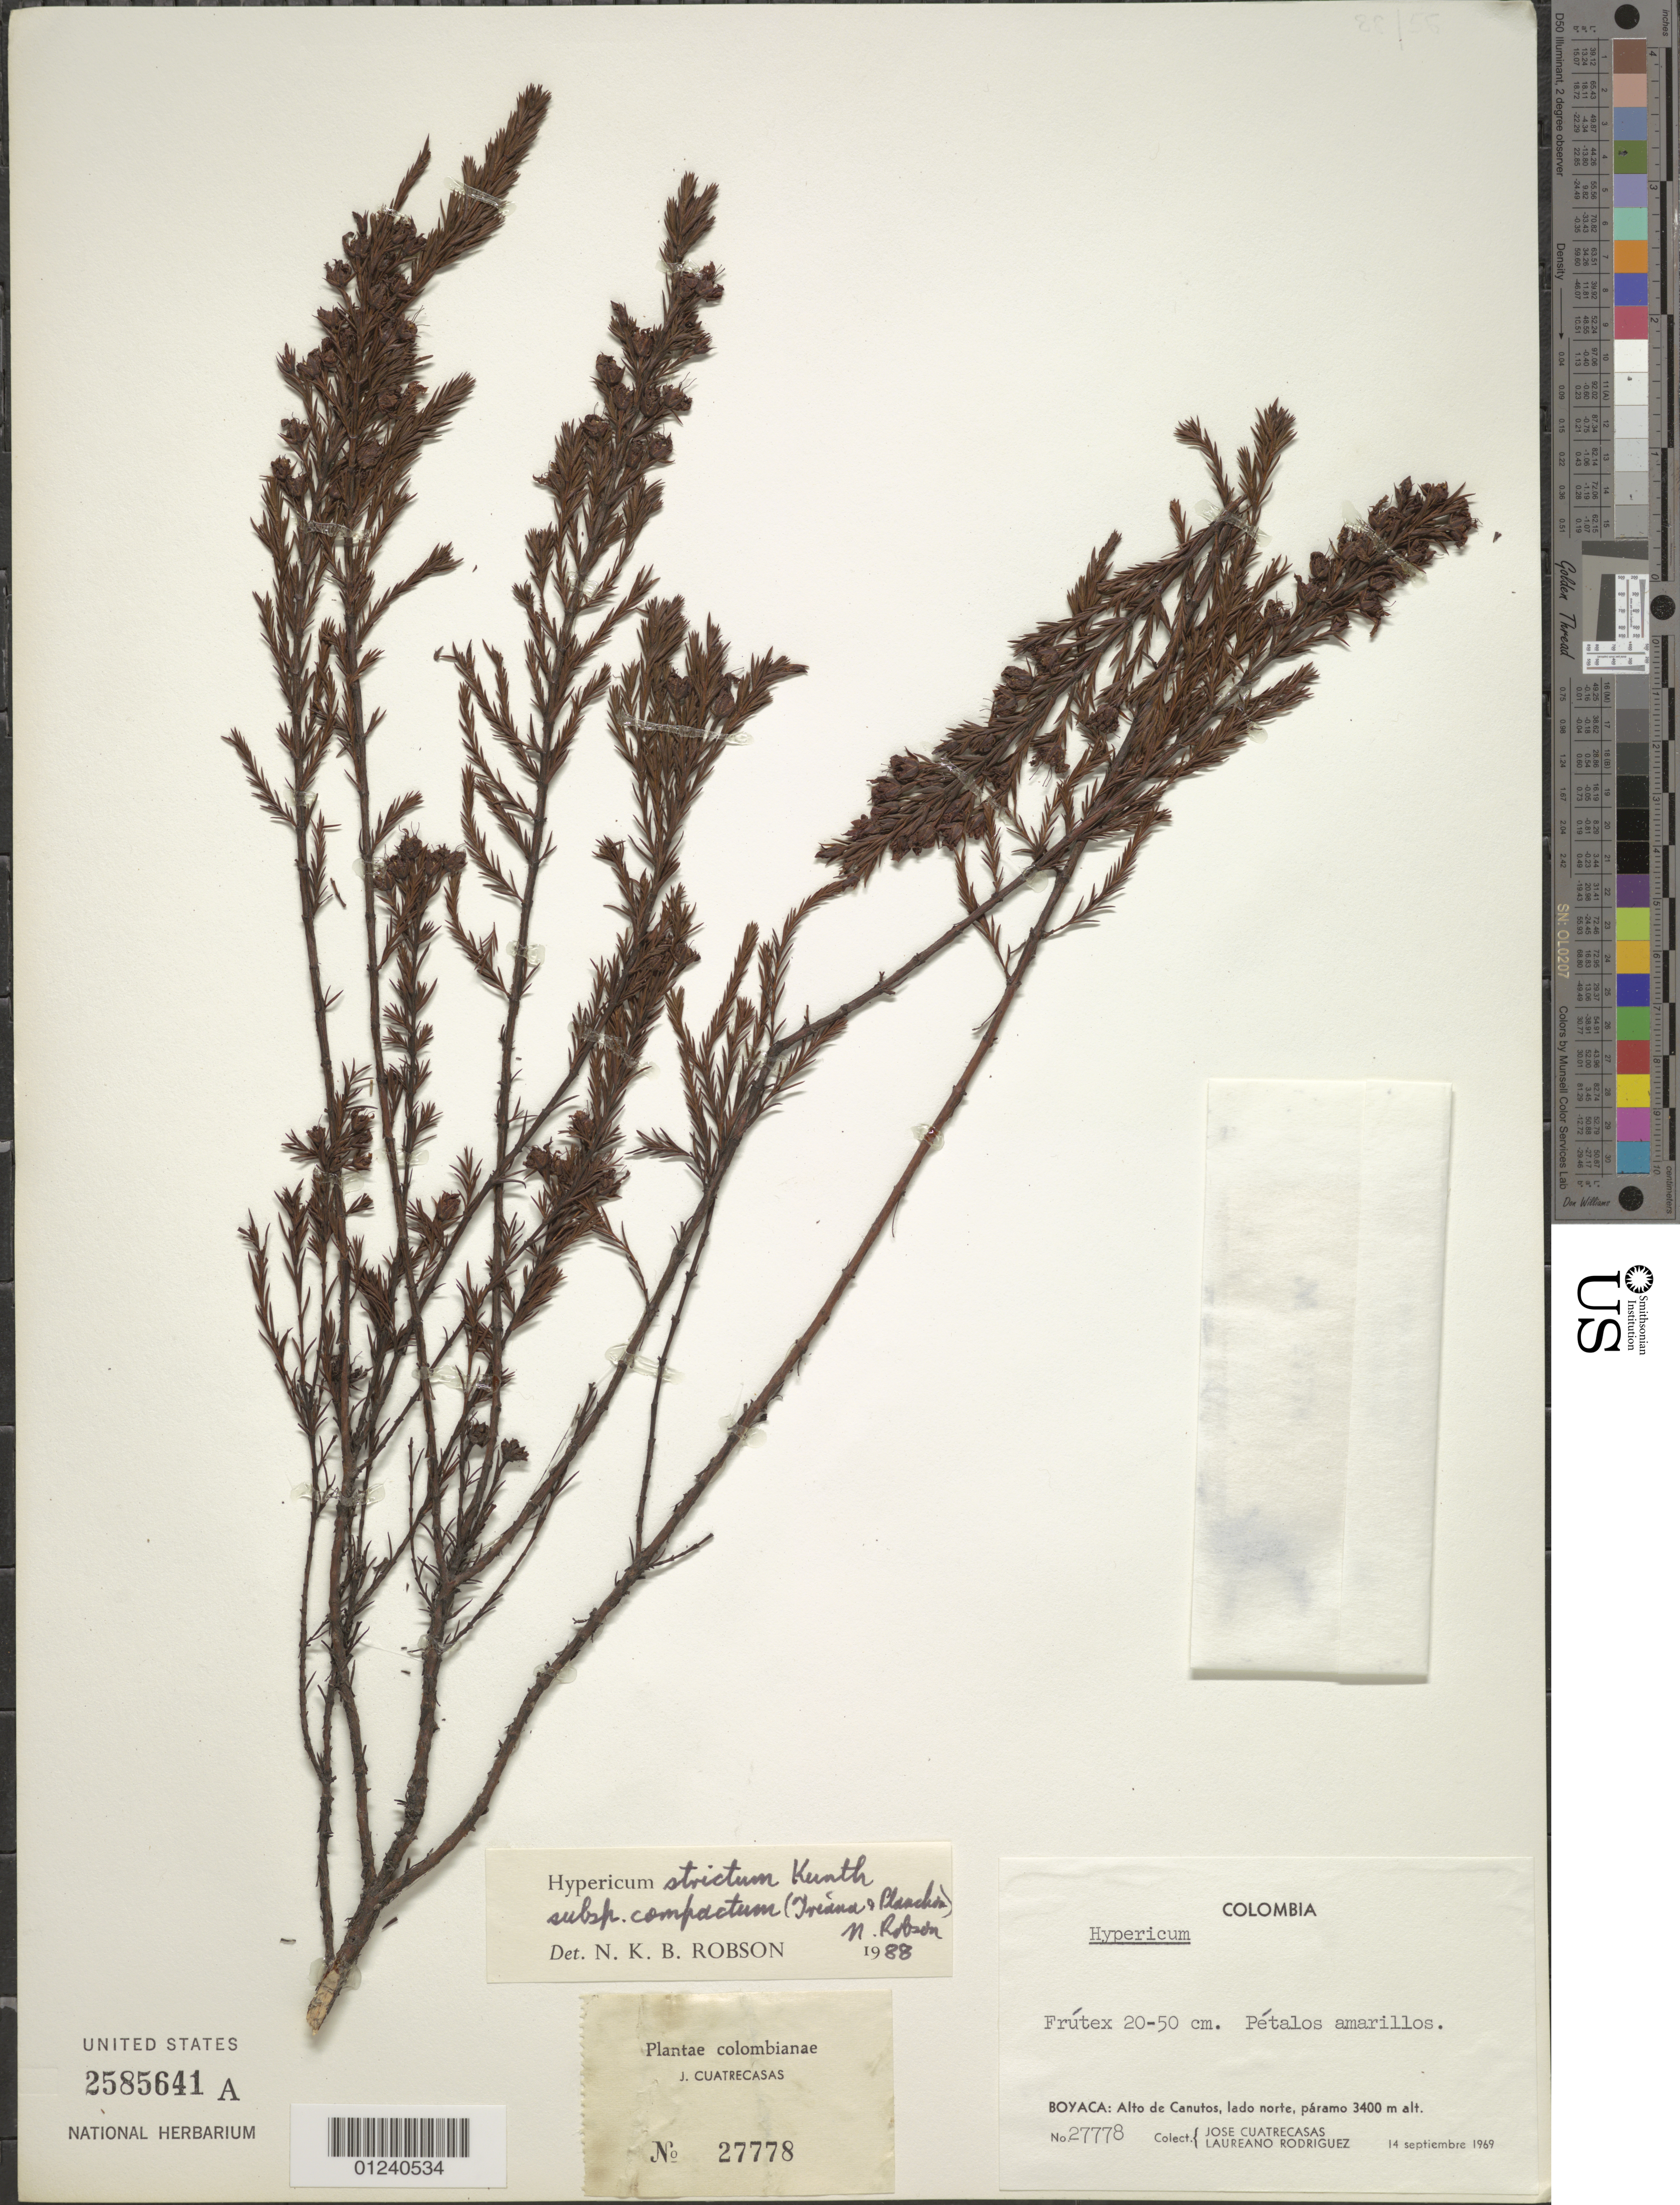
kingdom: Plantae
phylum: Tracheophyta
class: Magnoliopsida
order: Malpighiales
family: Hypericaceae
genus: Hypericum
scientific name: Hypericum marahuacanum subsp. compactum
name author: (Triana & Planch.) N. Robson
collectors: J. Cuatrecasas & L. Rodriguez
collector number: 27778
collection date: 1969-09-14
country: Colombia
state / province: Boyacá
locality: Alto de Canutos, lado norte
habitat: Paramo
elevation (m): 3400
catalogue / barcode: US 2585641A